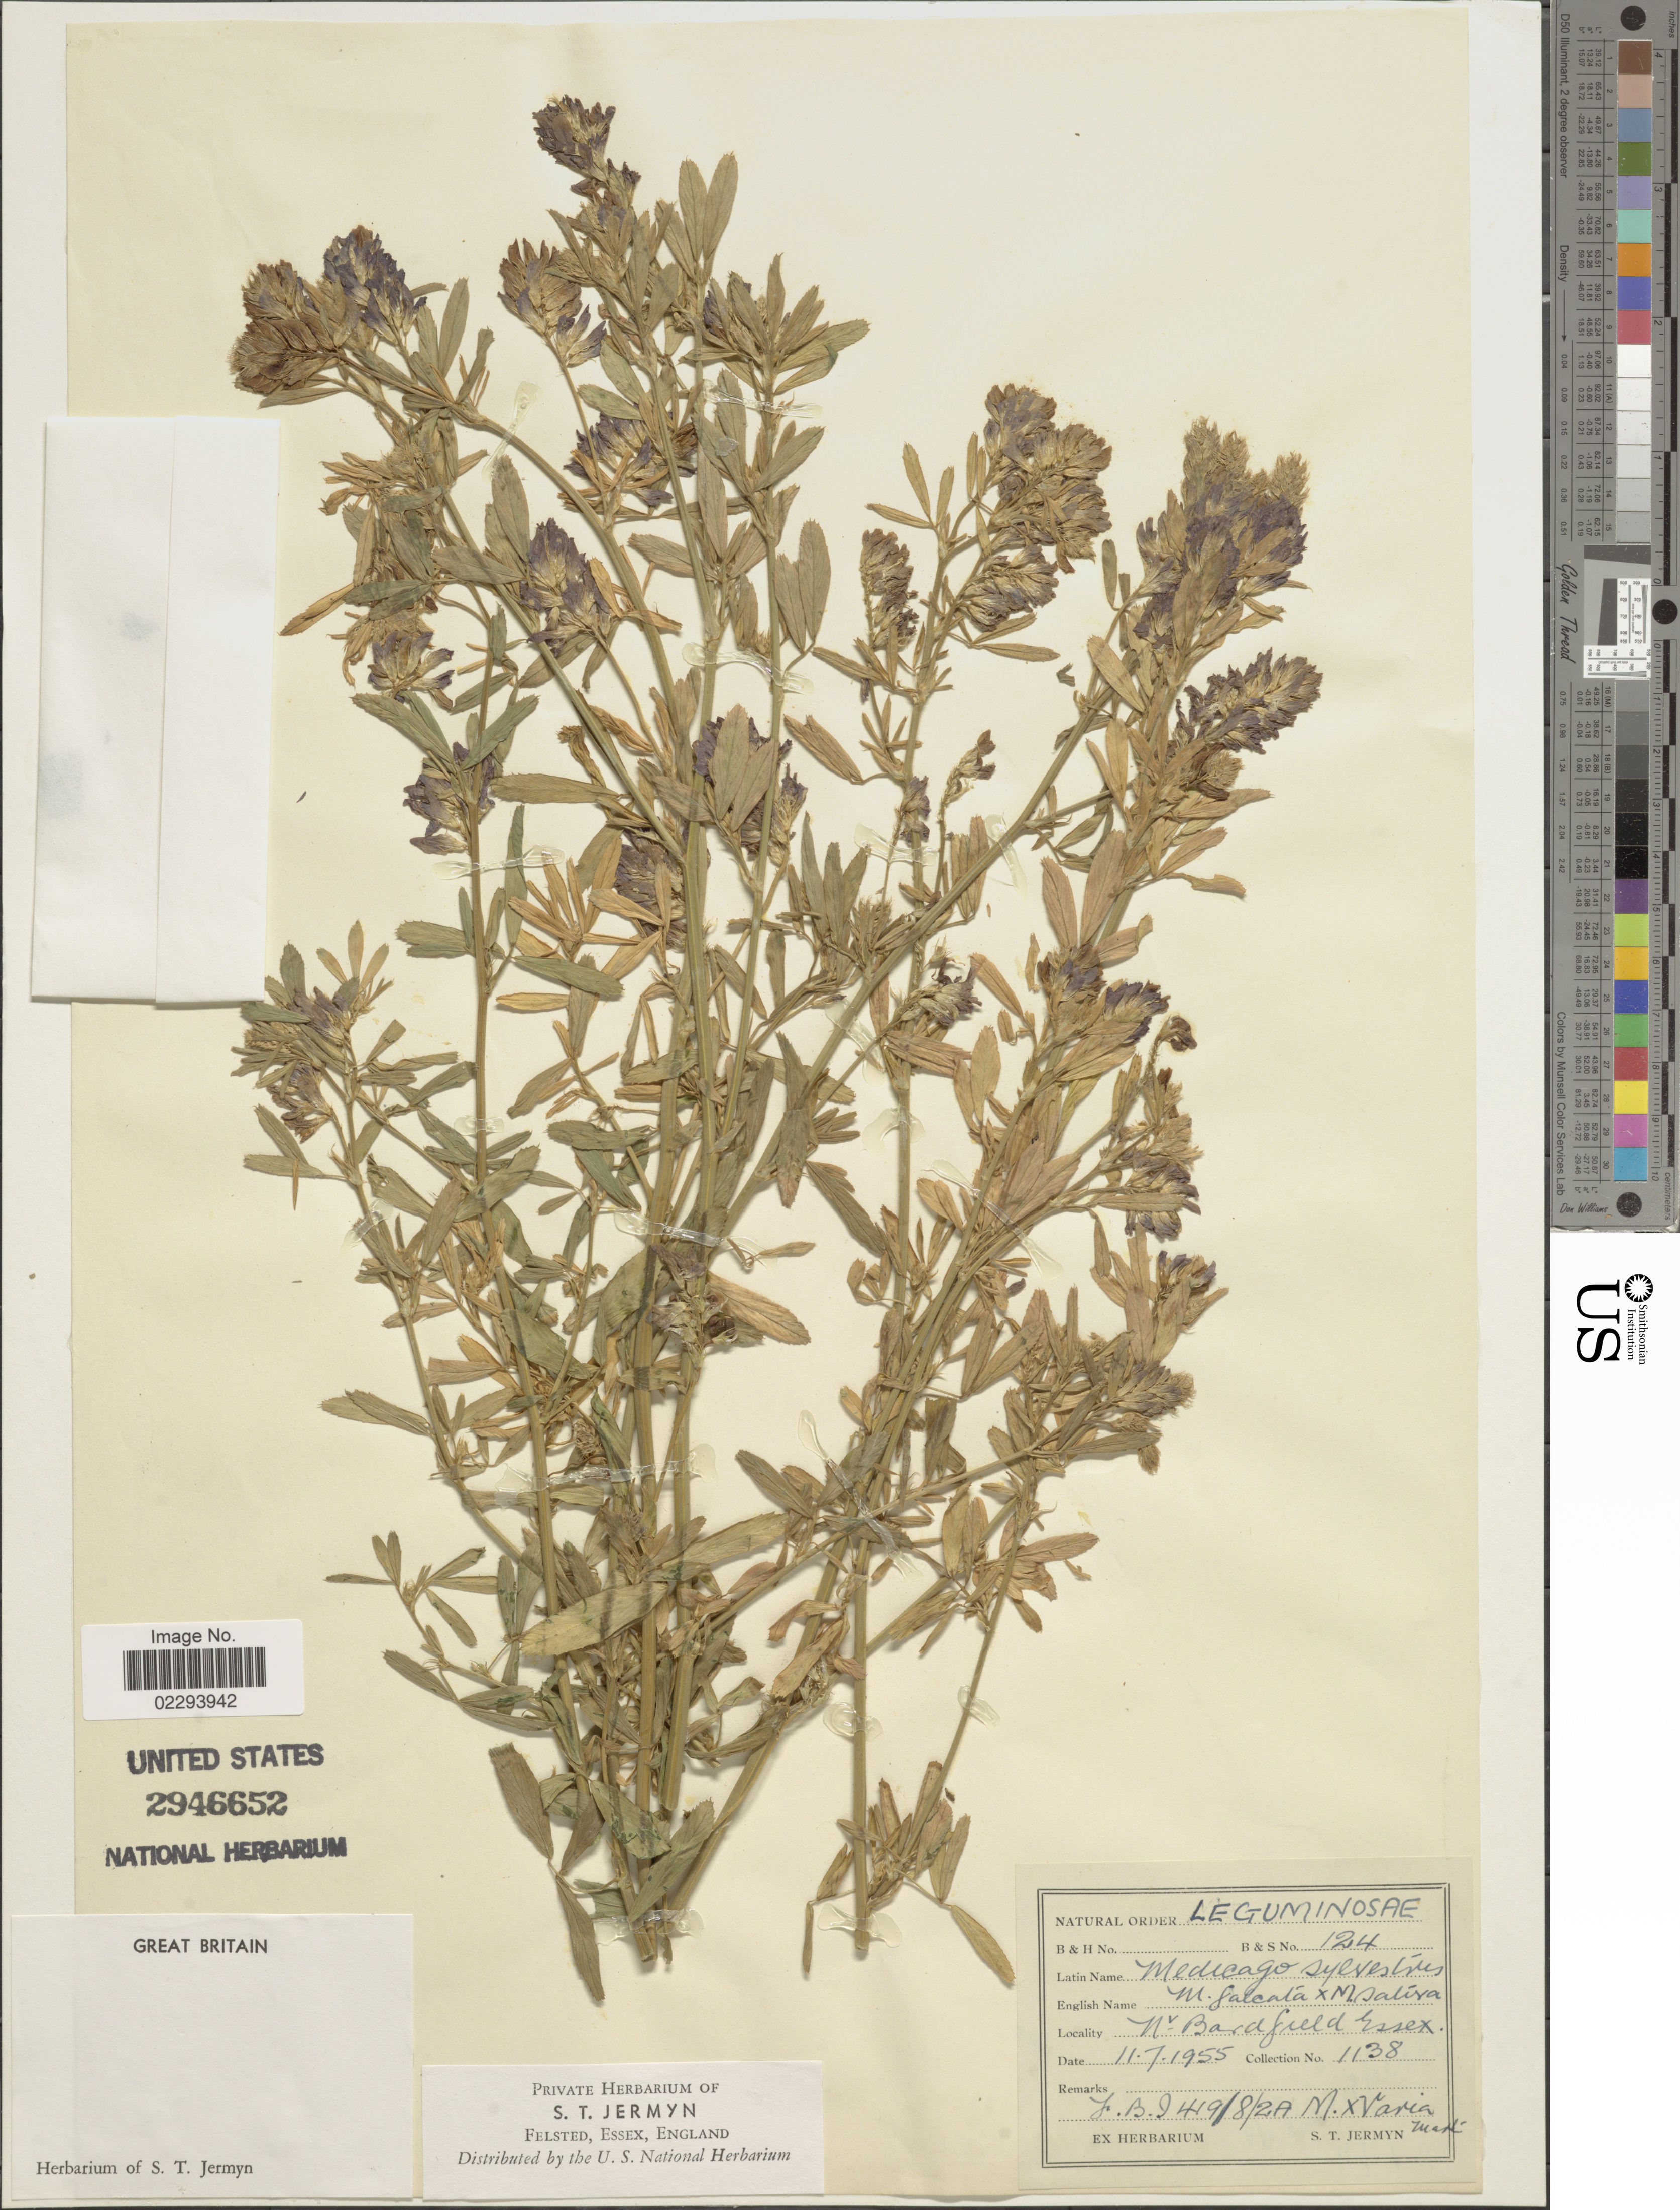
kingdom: Plantae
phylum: Tracheophyta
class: Magnoliopsida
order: Fabales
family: Fabaceae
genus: Medicago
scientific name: Medicago sylvestris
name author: Fr.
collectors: S. Jermyn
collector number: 1138/124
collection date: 1955-07-11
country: United Kingdom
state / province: England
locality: Great Britain, Nv.Bardfield Essex.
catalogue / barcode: US 2946652